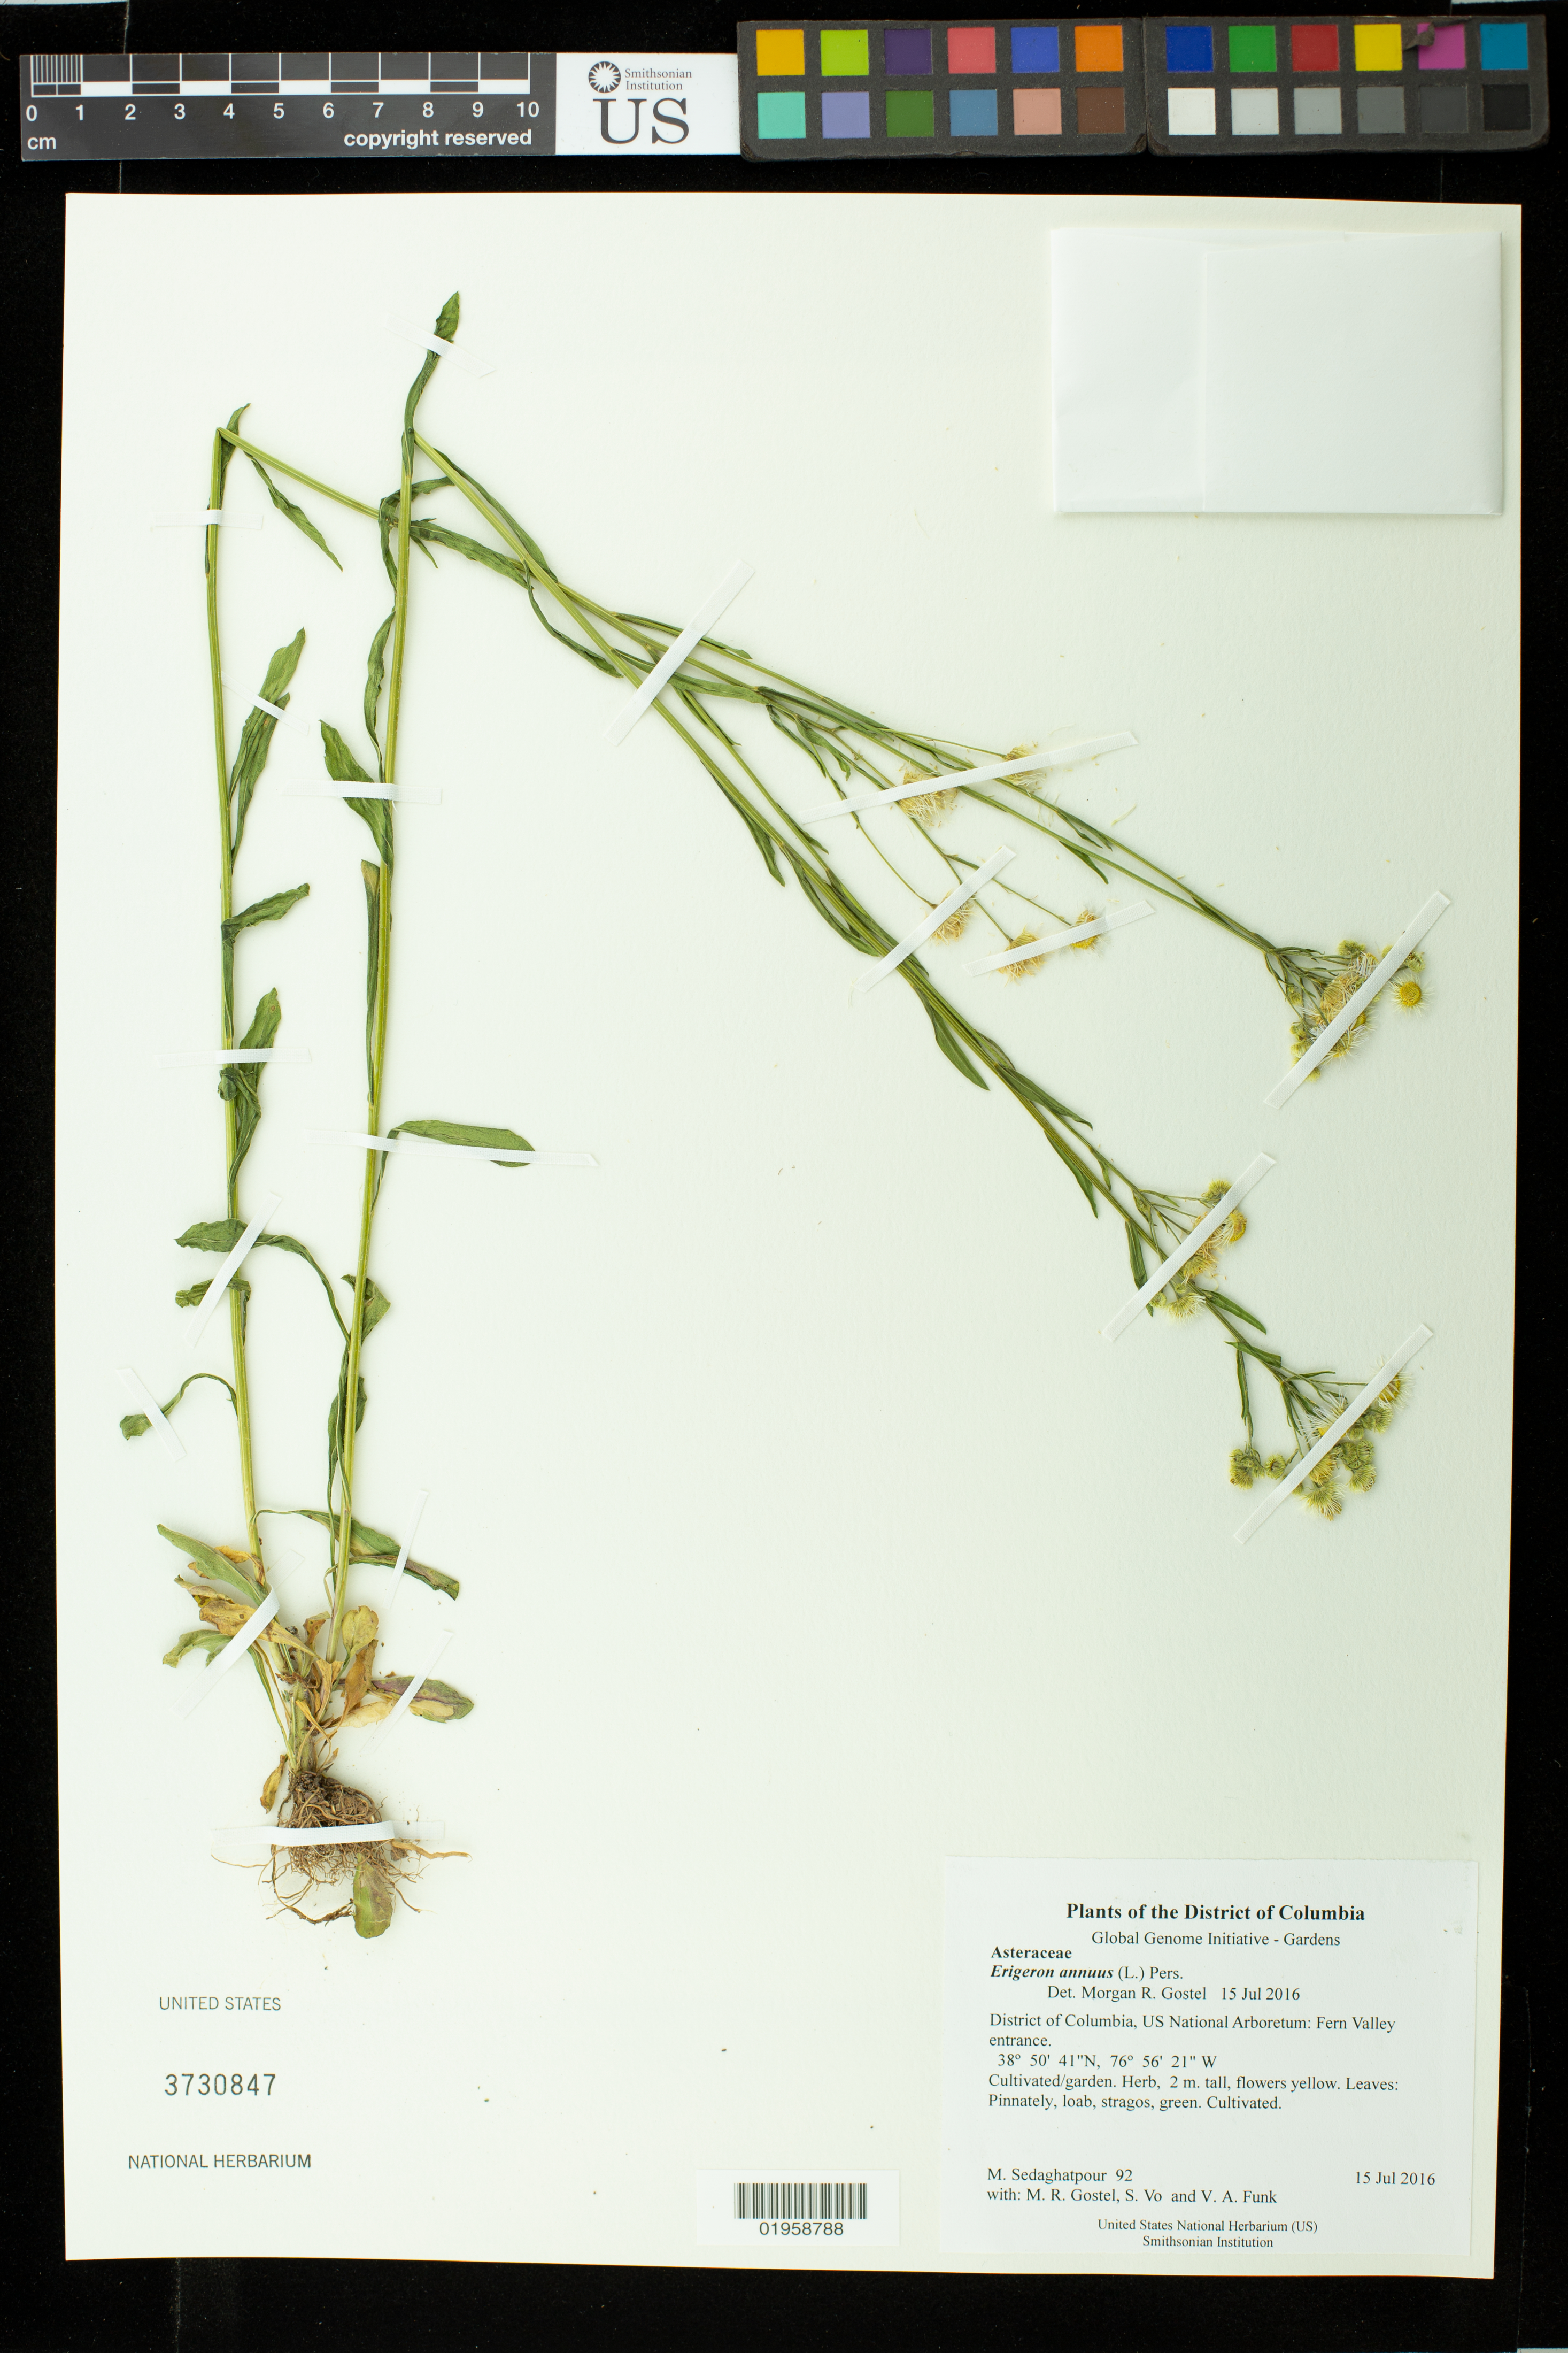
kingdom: Plantae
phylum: Tracheophyta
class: Magnoliopsida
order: Asterales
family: Asteraceae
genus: Erigeron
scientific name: Erigeron annuus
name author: (L.) Pers.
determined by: Gostel, Morgan R., (BRIT), Botanical Research Institute of Texas (UNITED STATES)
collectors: M. Sedaghatpour, M. R. Gostel, S. Vo & V. Funk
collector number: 92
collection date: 2016-07-15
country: United States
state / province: District of Columbia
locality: US National Arboretum: Fern Valley entrance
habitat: Cultivated/garden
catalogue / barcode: US 3730847